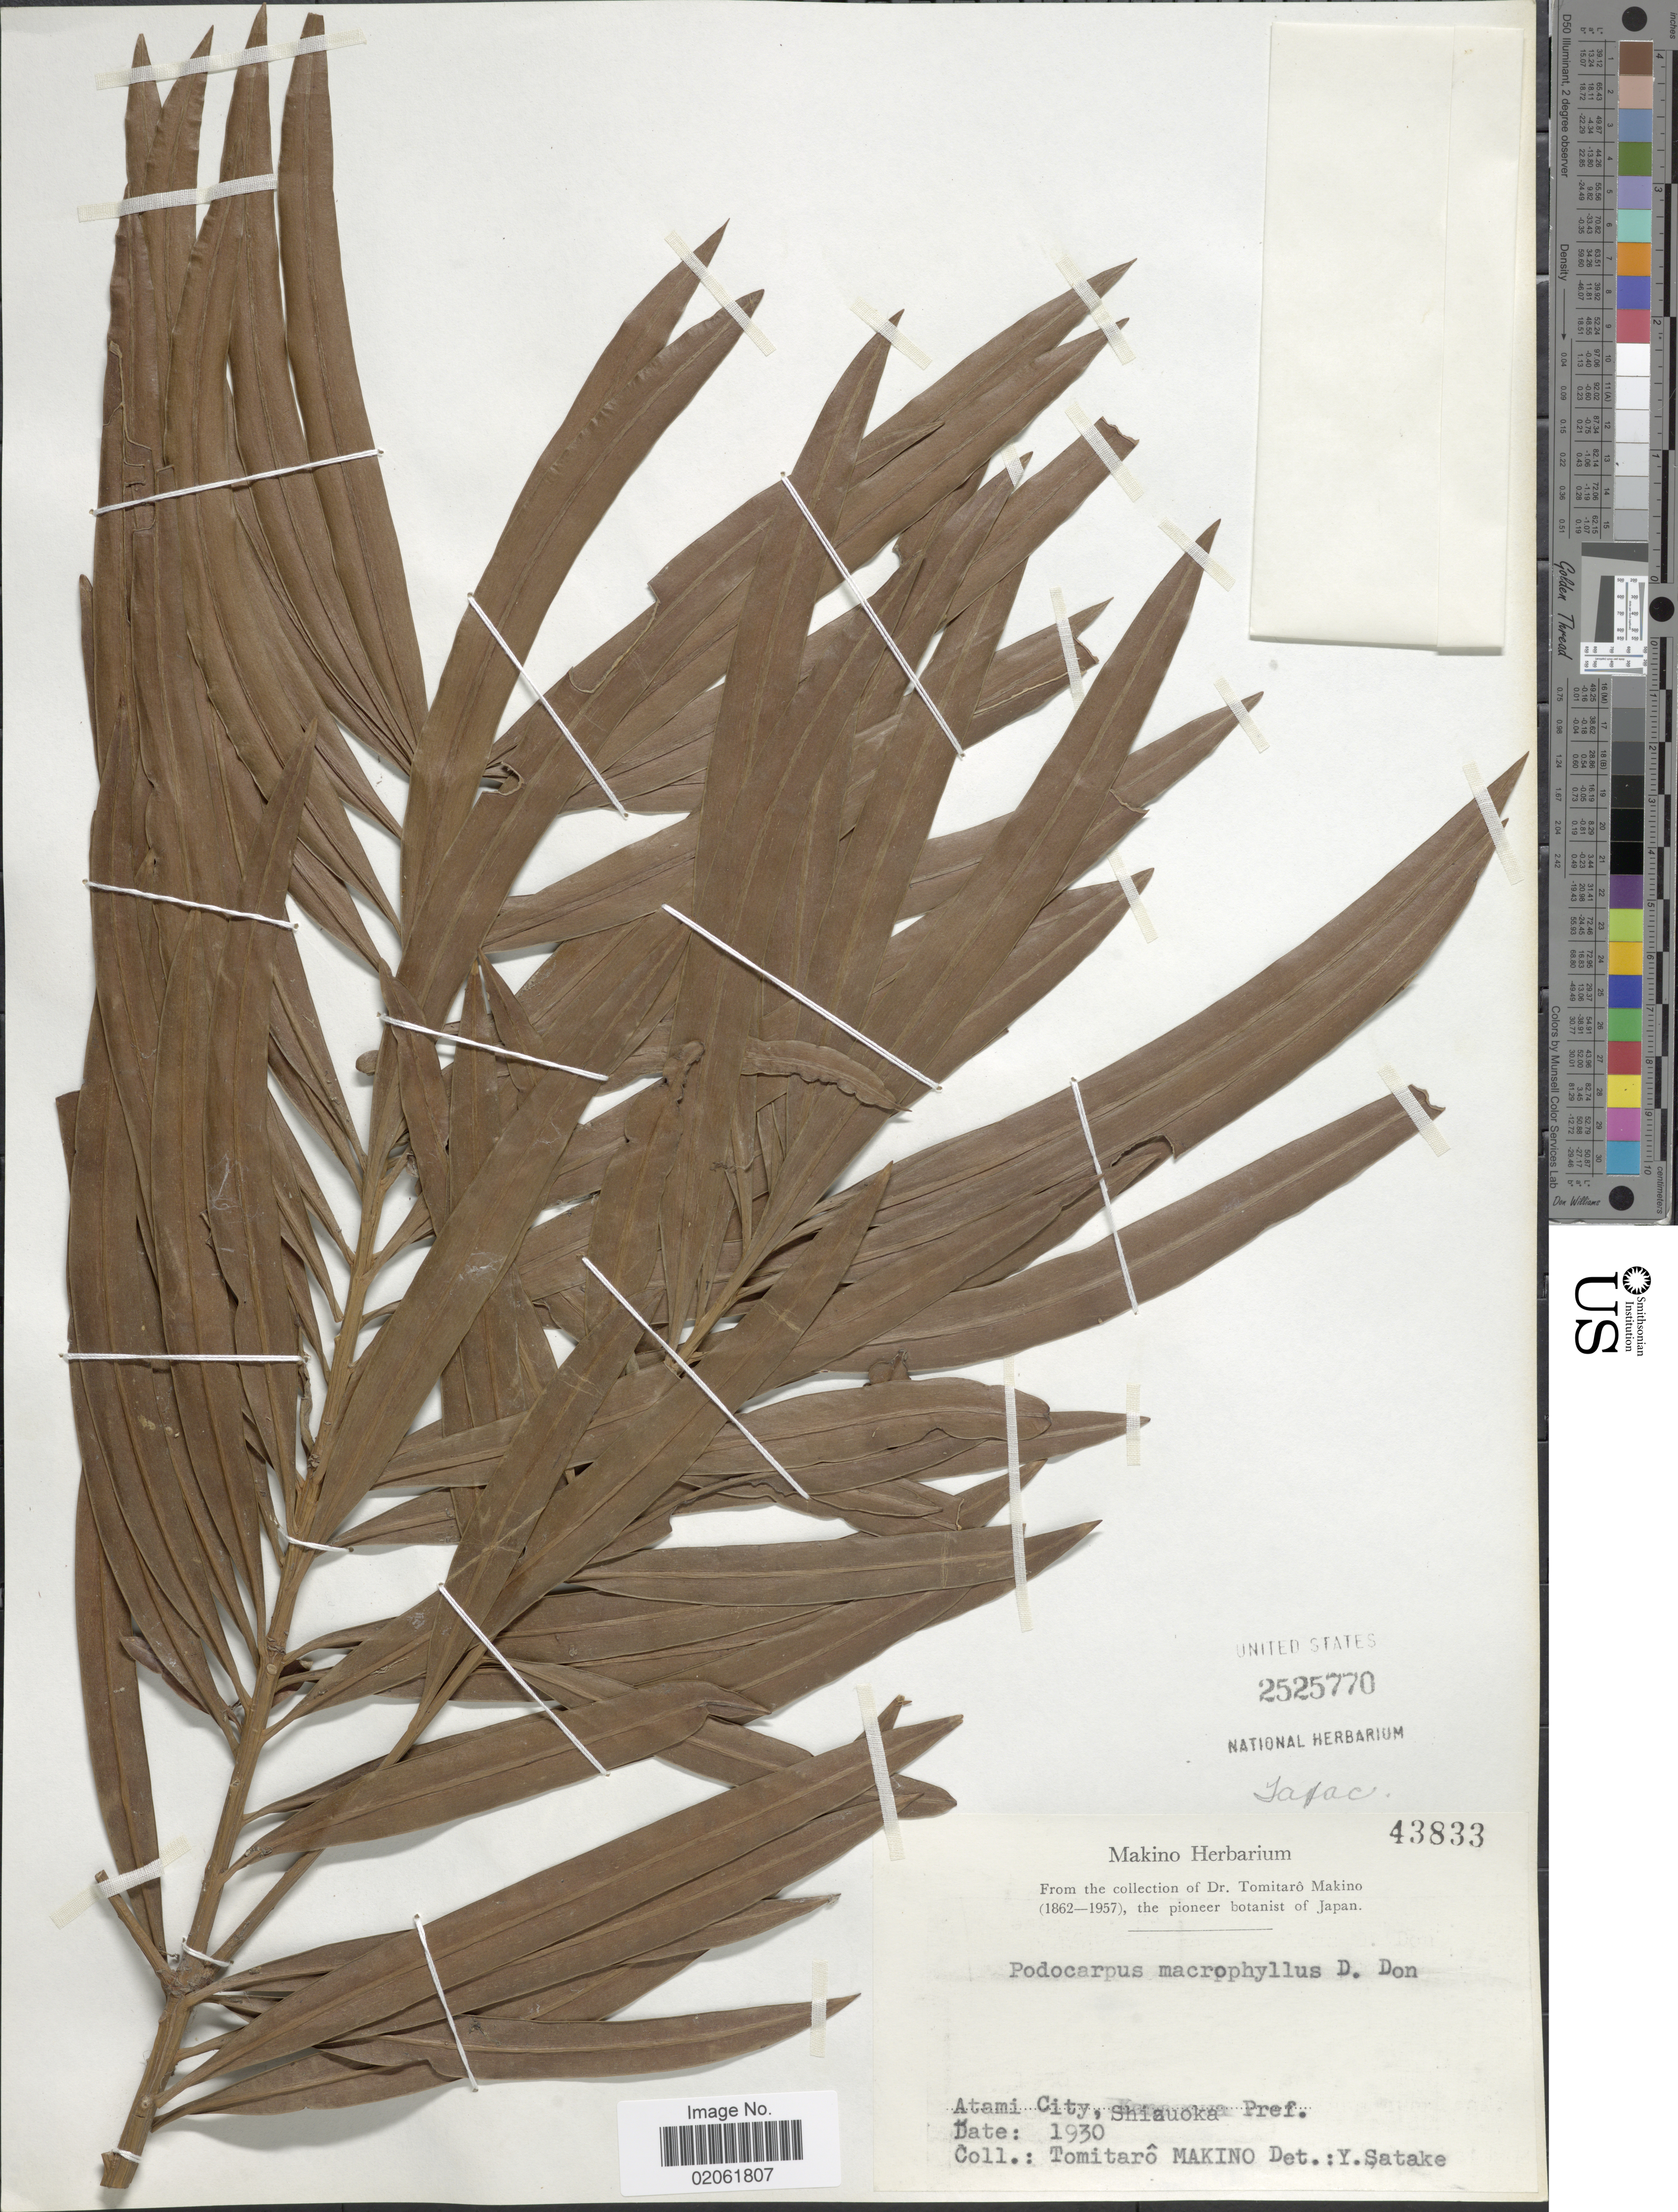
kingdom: Plantae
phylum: Tracheophyta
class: Pinopsida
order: Pinales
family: Podocarpaceae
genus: Podocarpus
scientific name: Podocarpus macrophyllus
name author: (Thunb.) Sweet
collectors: T. Makino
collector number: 43833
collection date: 1930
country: Japan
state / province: Sizuoka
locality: Atami City, Shizuoka Pref.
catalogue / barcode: US 2525770